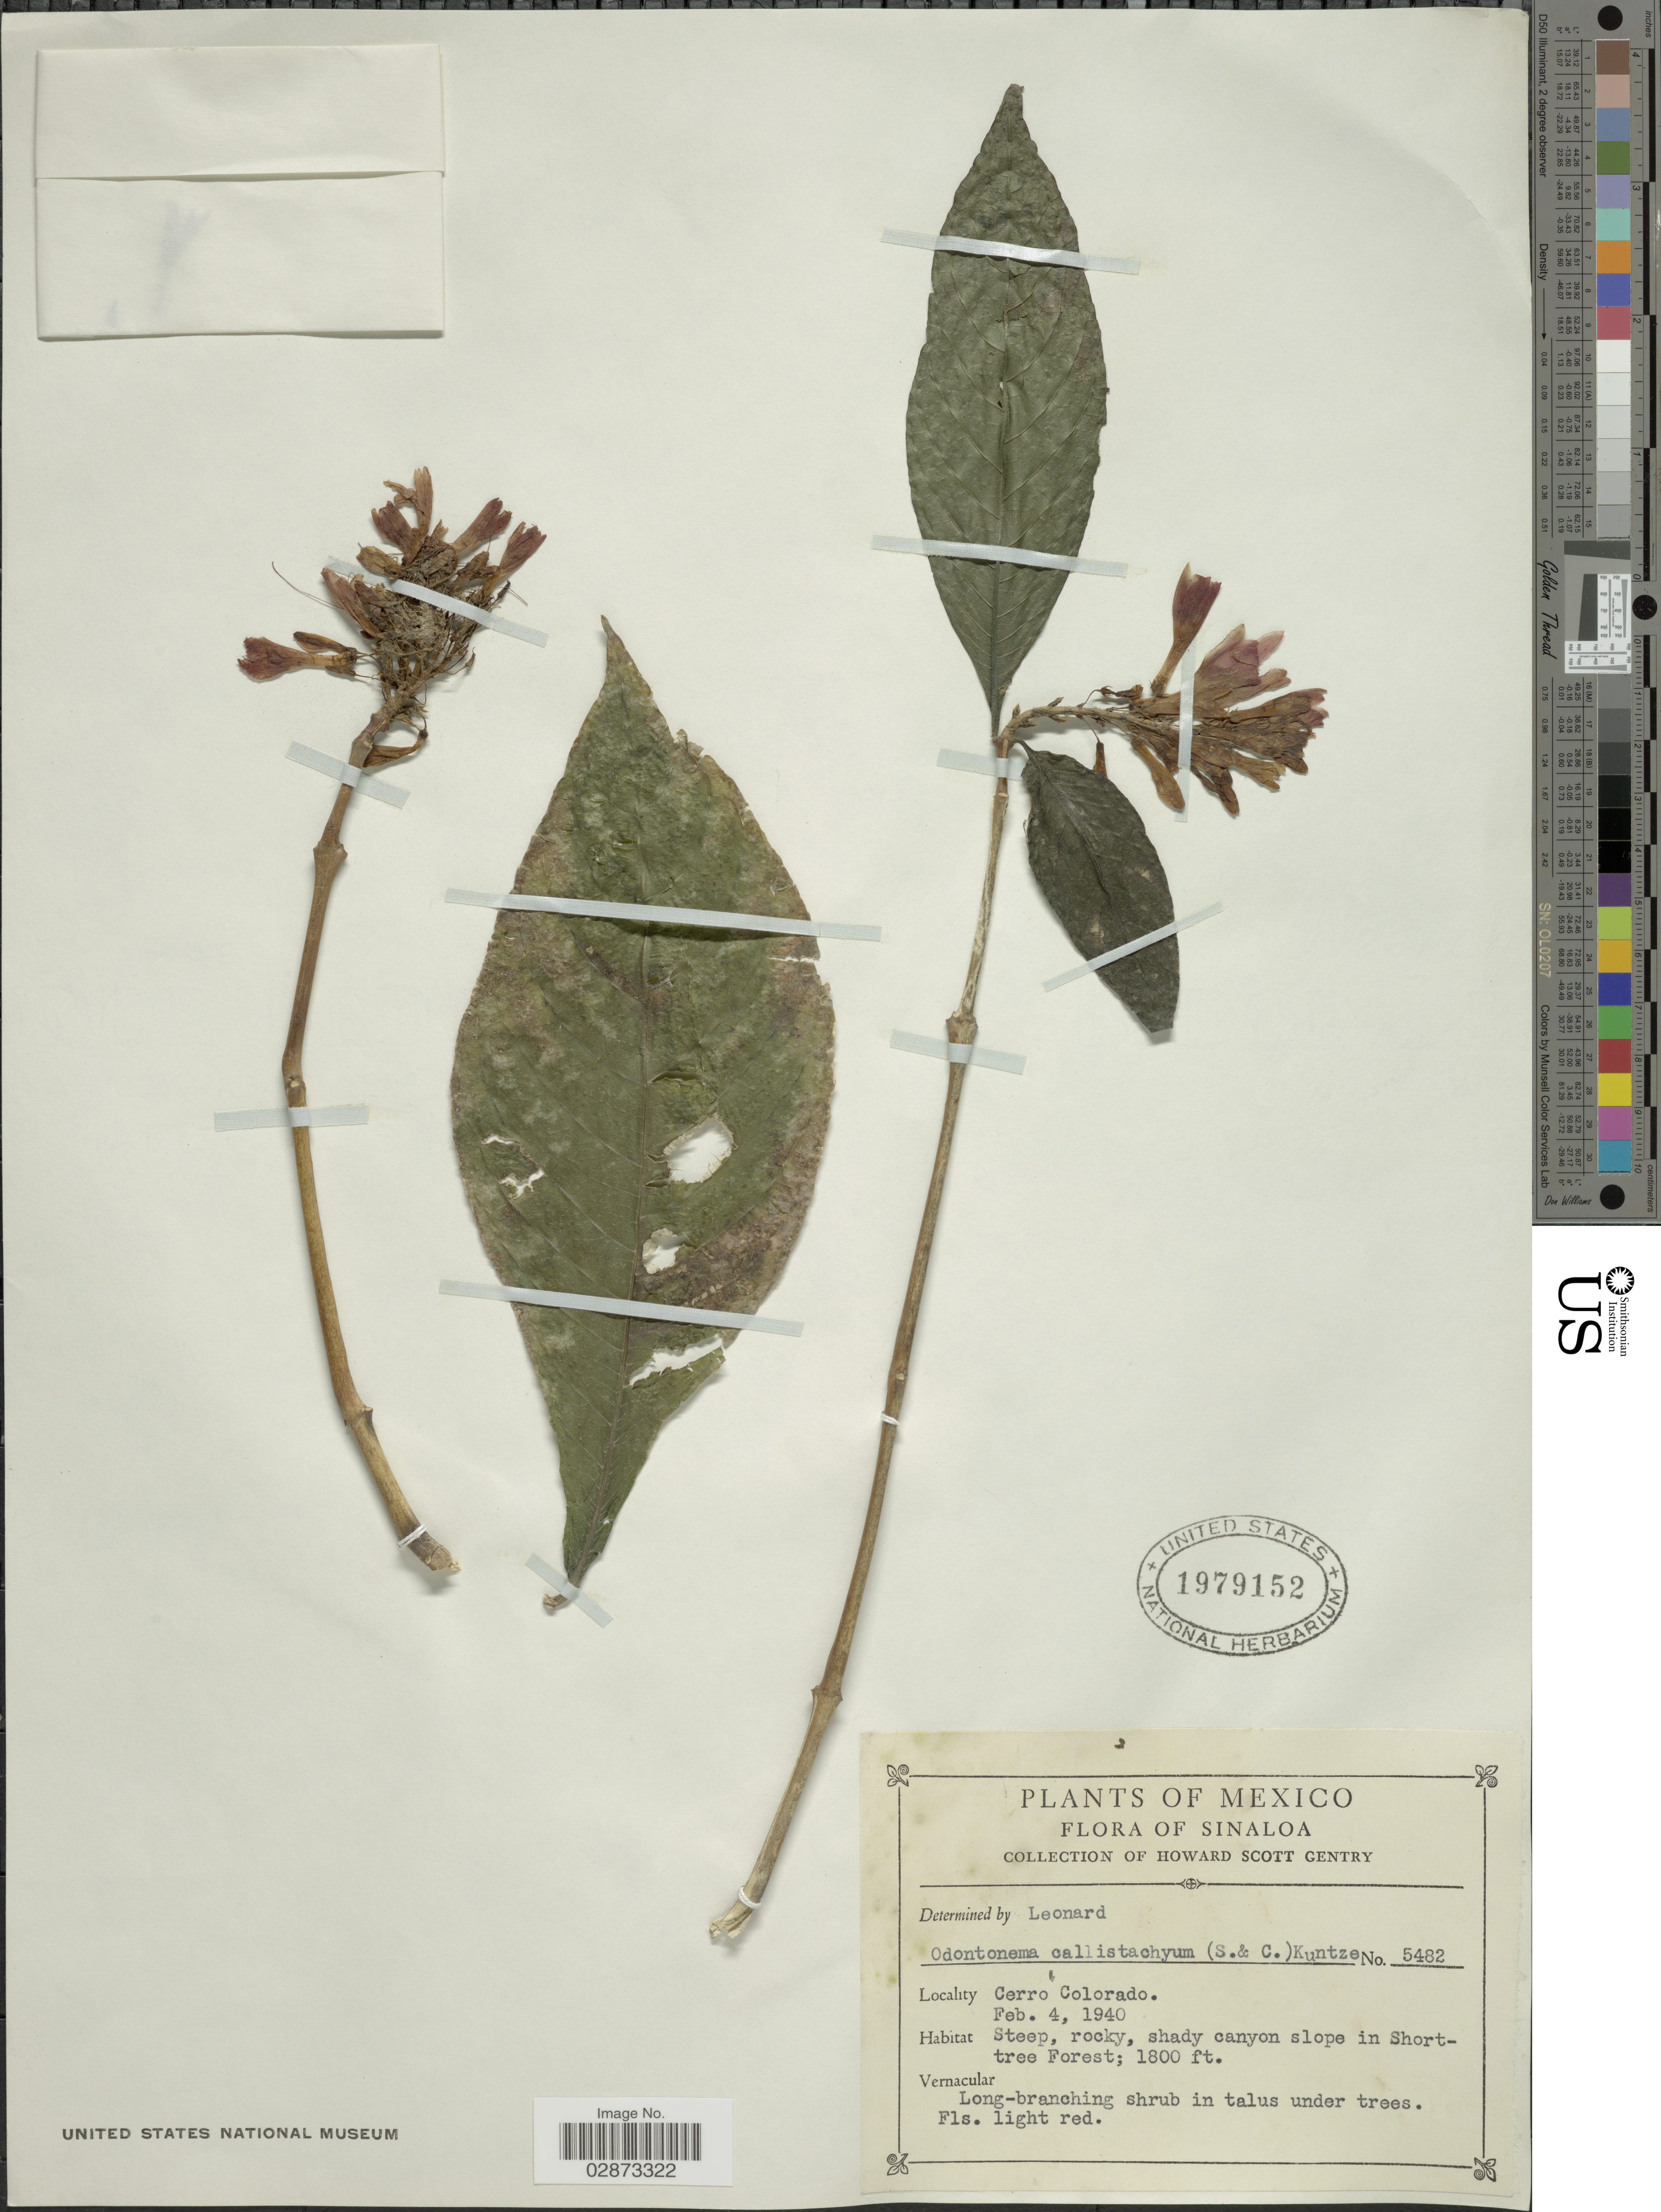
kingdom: Plantae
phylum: Tracheophyta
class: Magnoliopsida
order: Lamiales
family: Acanthaceae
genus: Odontonema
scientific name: Odontonema callistachyum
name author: (Schltdl. & Cham.) Kuntze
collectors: H. S. Gentry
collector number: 5482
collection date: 1940-02-05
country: Mexico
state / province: Sinaloa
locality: Cerro Colorado.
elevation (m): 549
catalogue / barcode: US 1979152